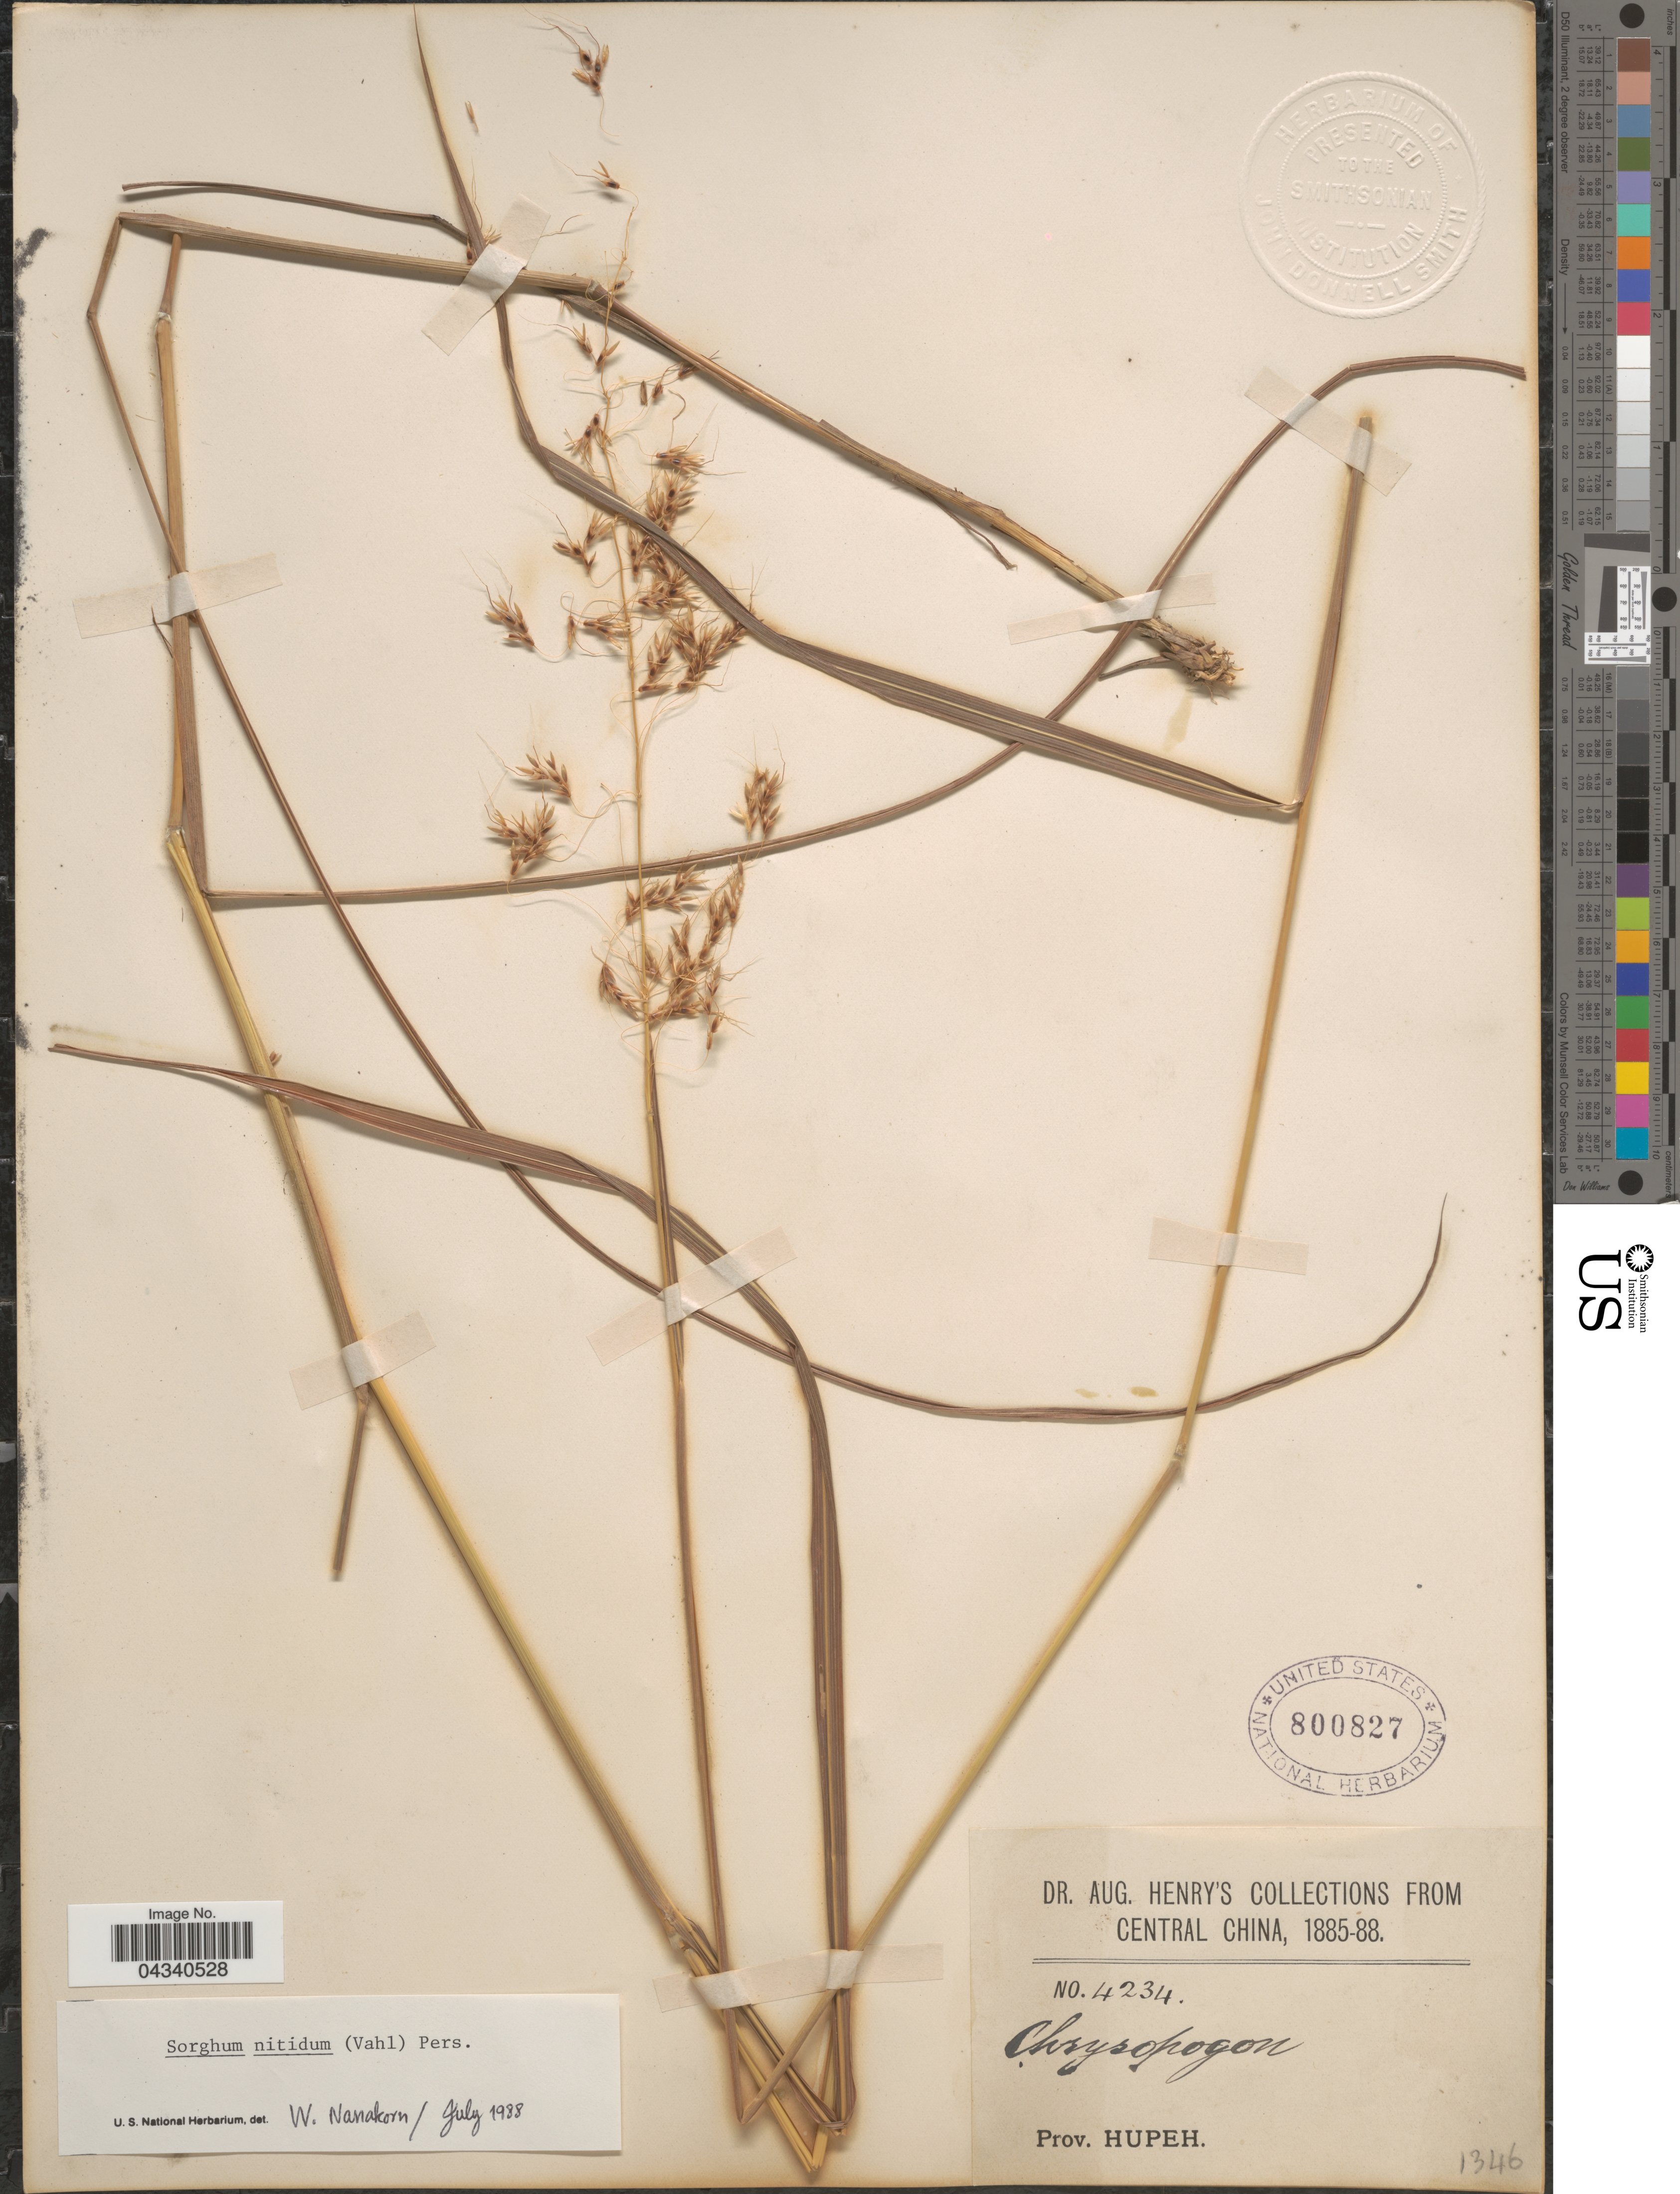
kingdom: Plantae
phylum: Tracheophyta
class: Liliopsida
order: Poales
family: Poaceae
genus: Sorghum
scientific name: Sorghum nitidum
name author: (Vahl) Pers.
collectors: A. Henry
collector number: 4234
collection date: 1885/1888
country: China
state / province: Hubei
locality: Central China. Prov. Hupeh.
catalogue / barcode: US 800827